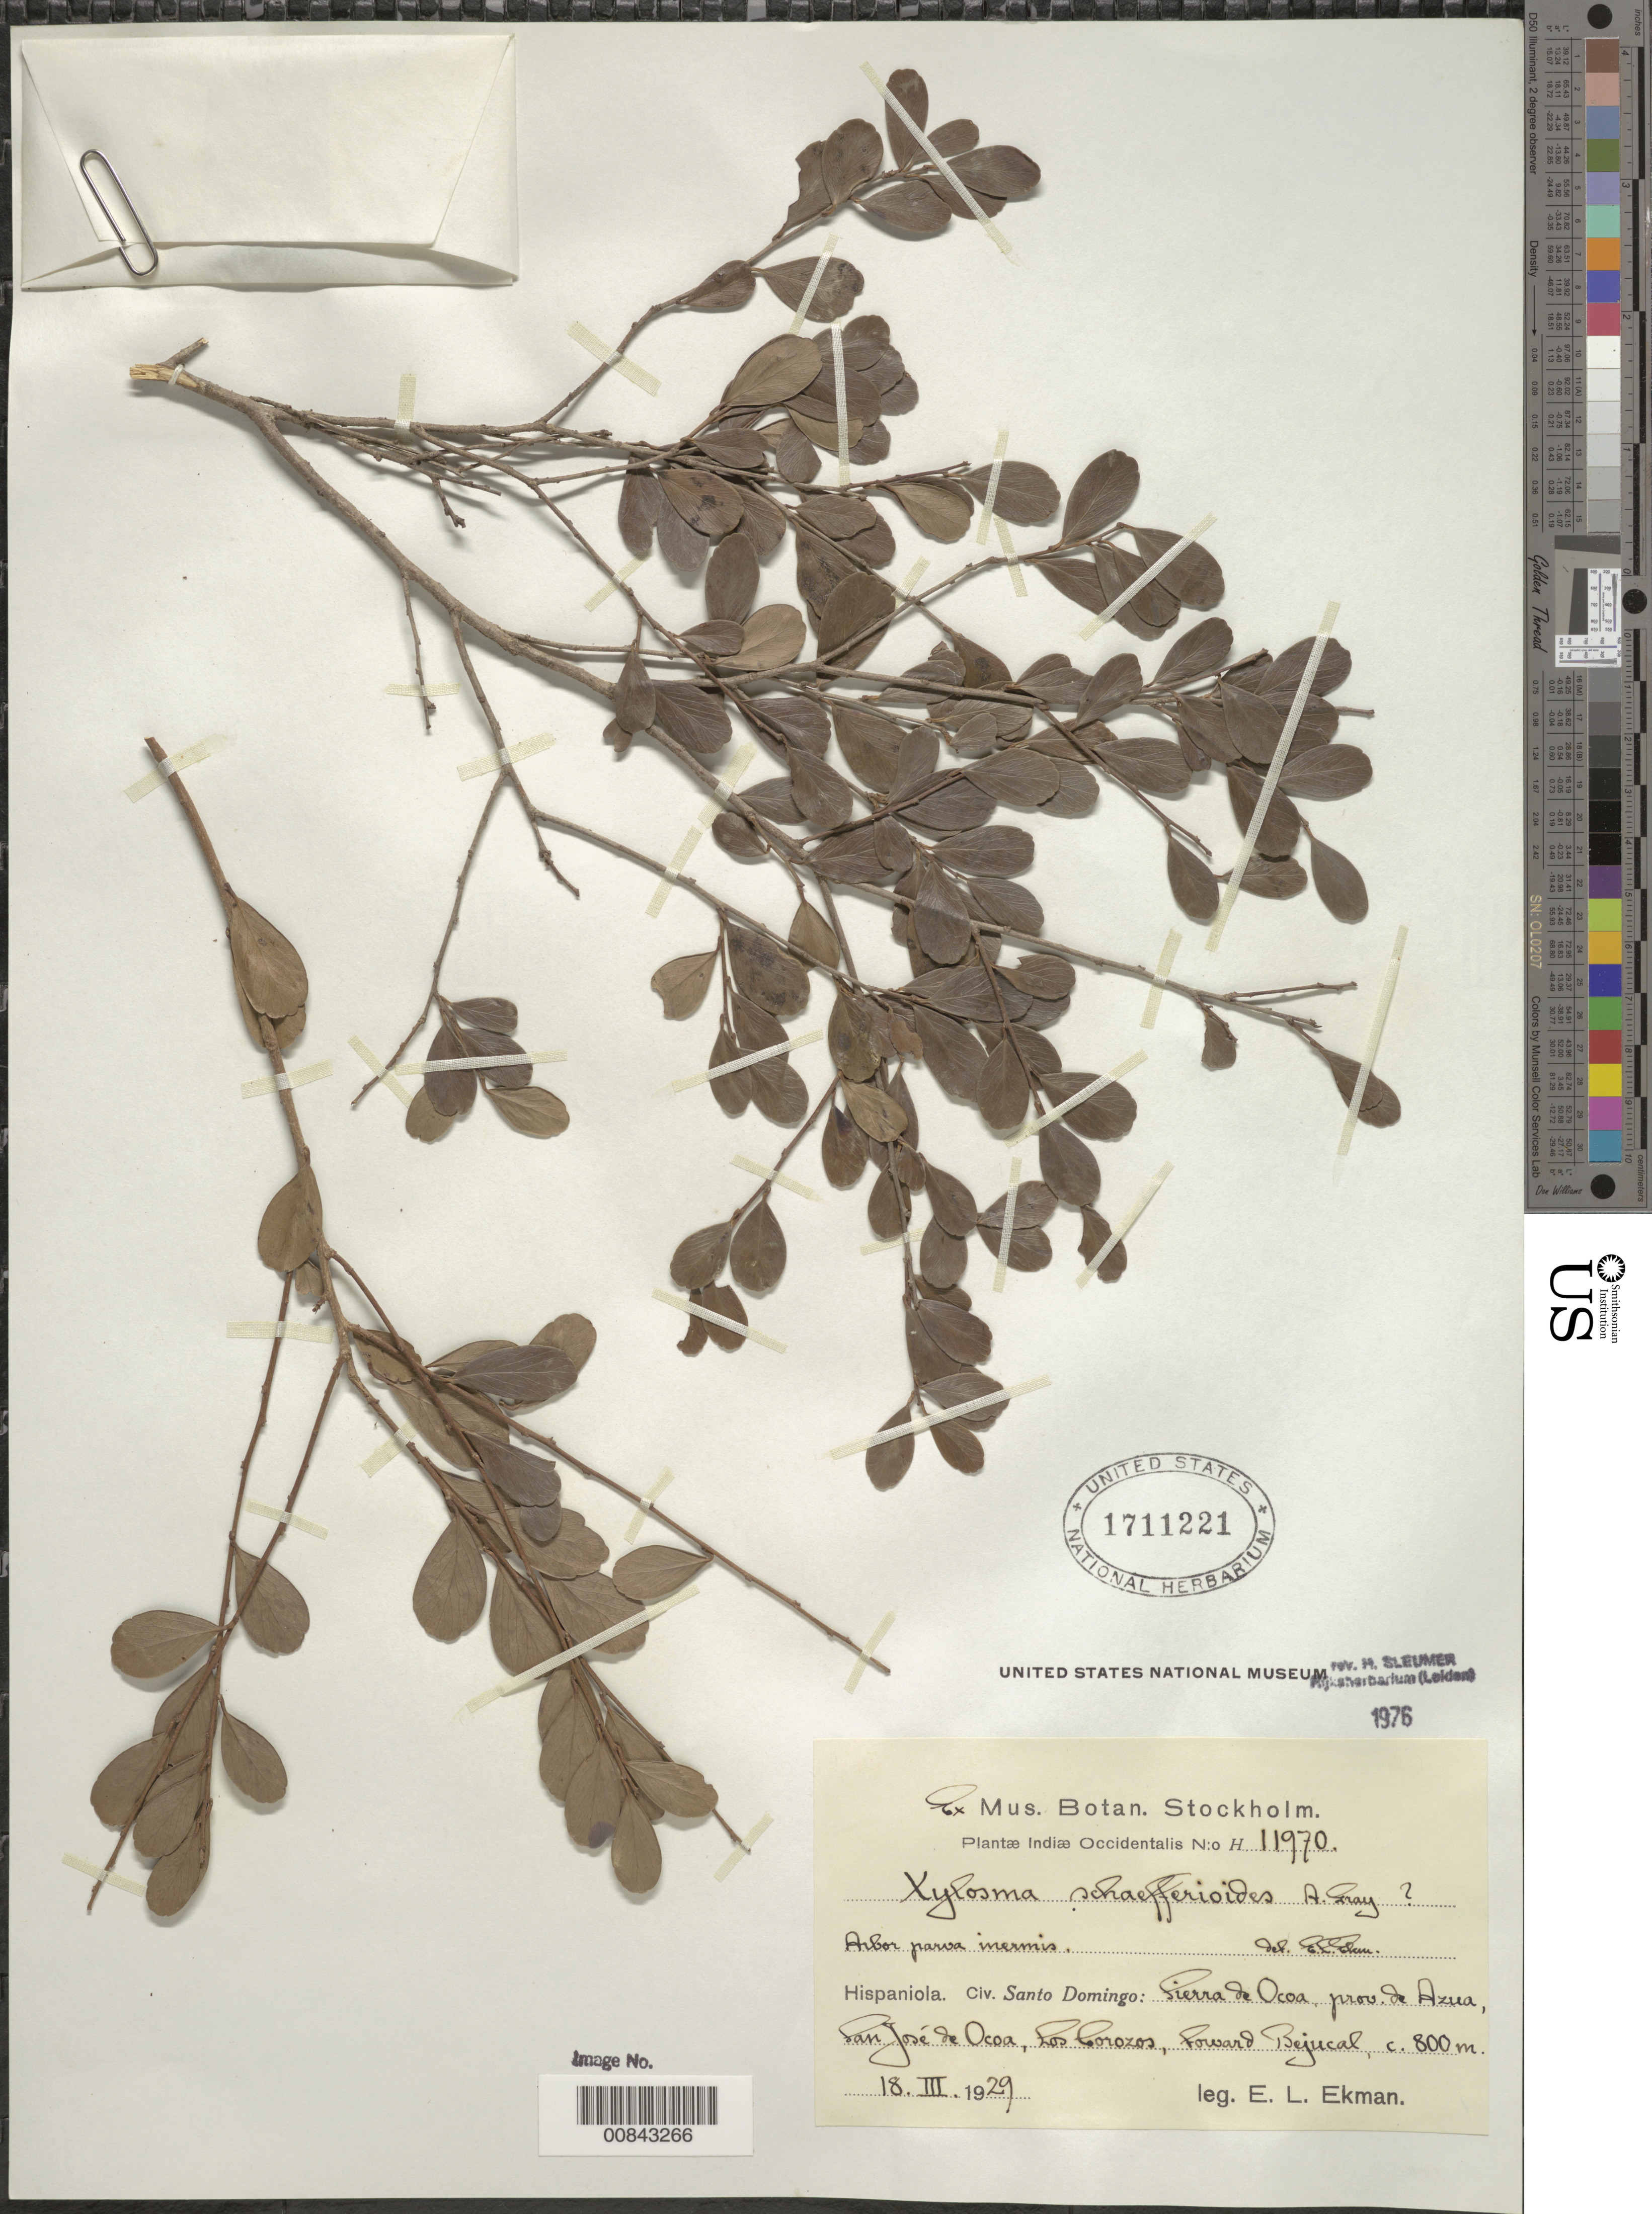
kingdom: Plantae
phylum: Tracheophyta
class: Magnoliopsida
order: Malpighiales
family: Salicaceae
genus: Xylosma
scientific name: Xylosma schaefferioides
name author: A. Gray ex Griseb.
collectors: E. L. Ekman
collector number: H 11970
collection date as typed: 18 Mar 1929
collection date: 1929-03-18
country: Dominican Republic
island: Hispaniola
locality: Sierra de Ocoa, prov. De Azua, San José de Ocoa, Los Corozos, toward Bejucal.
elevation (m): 800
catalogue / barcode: US 1711221